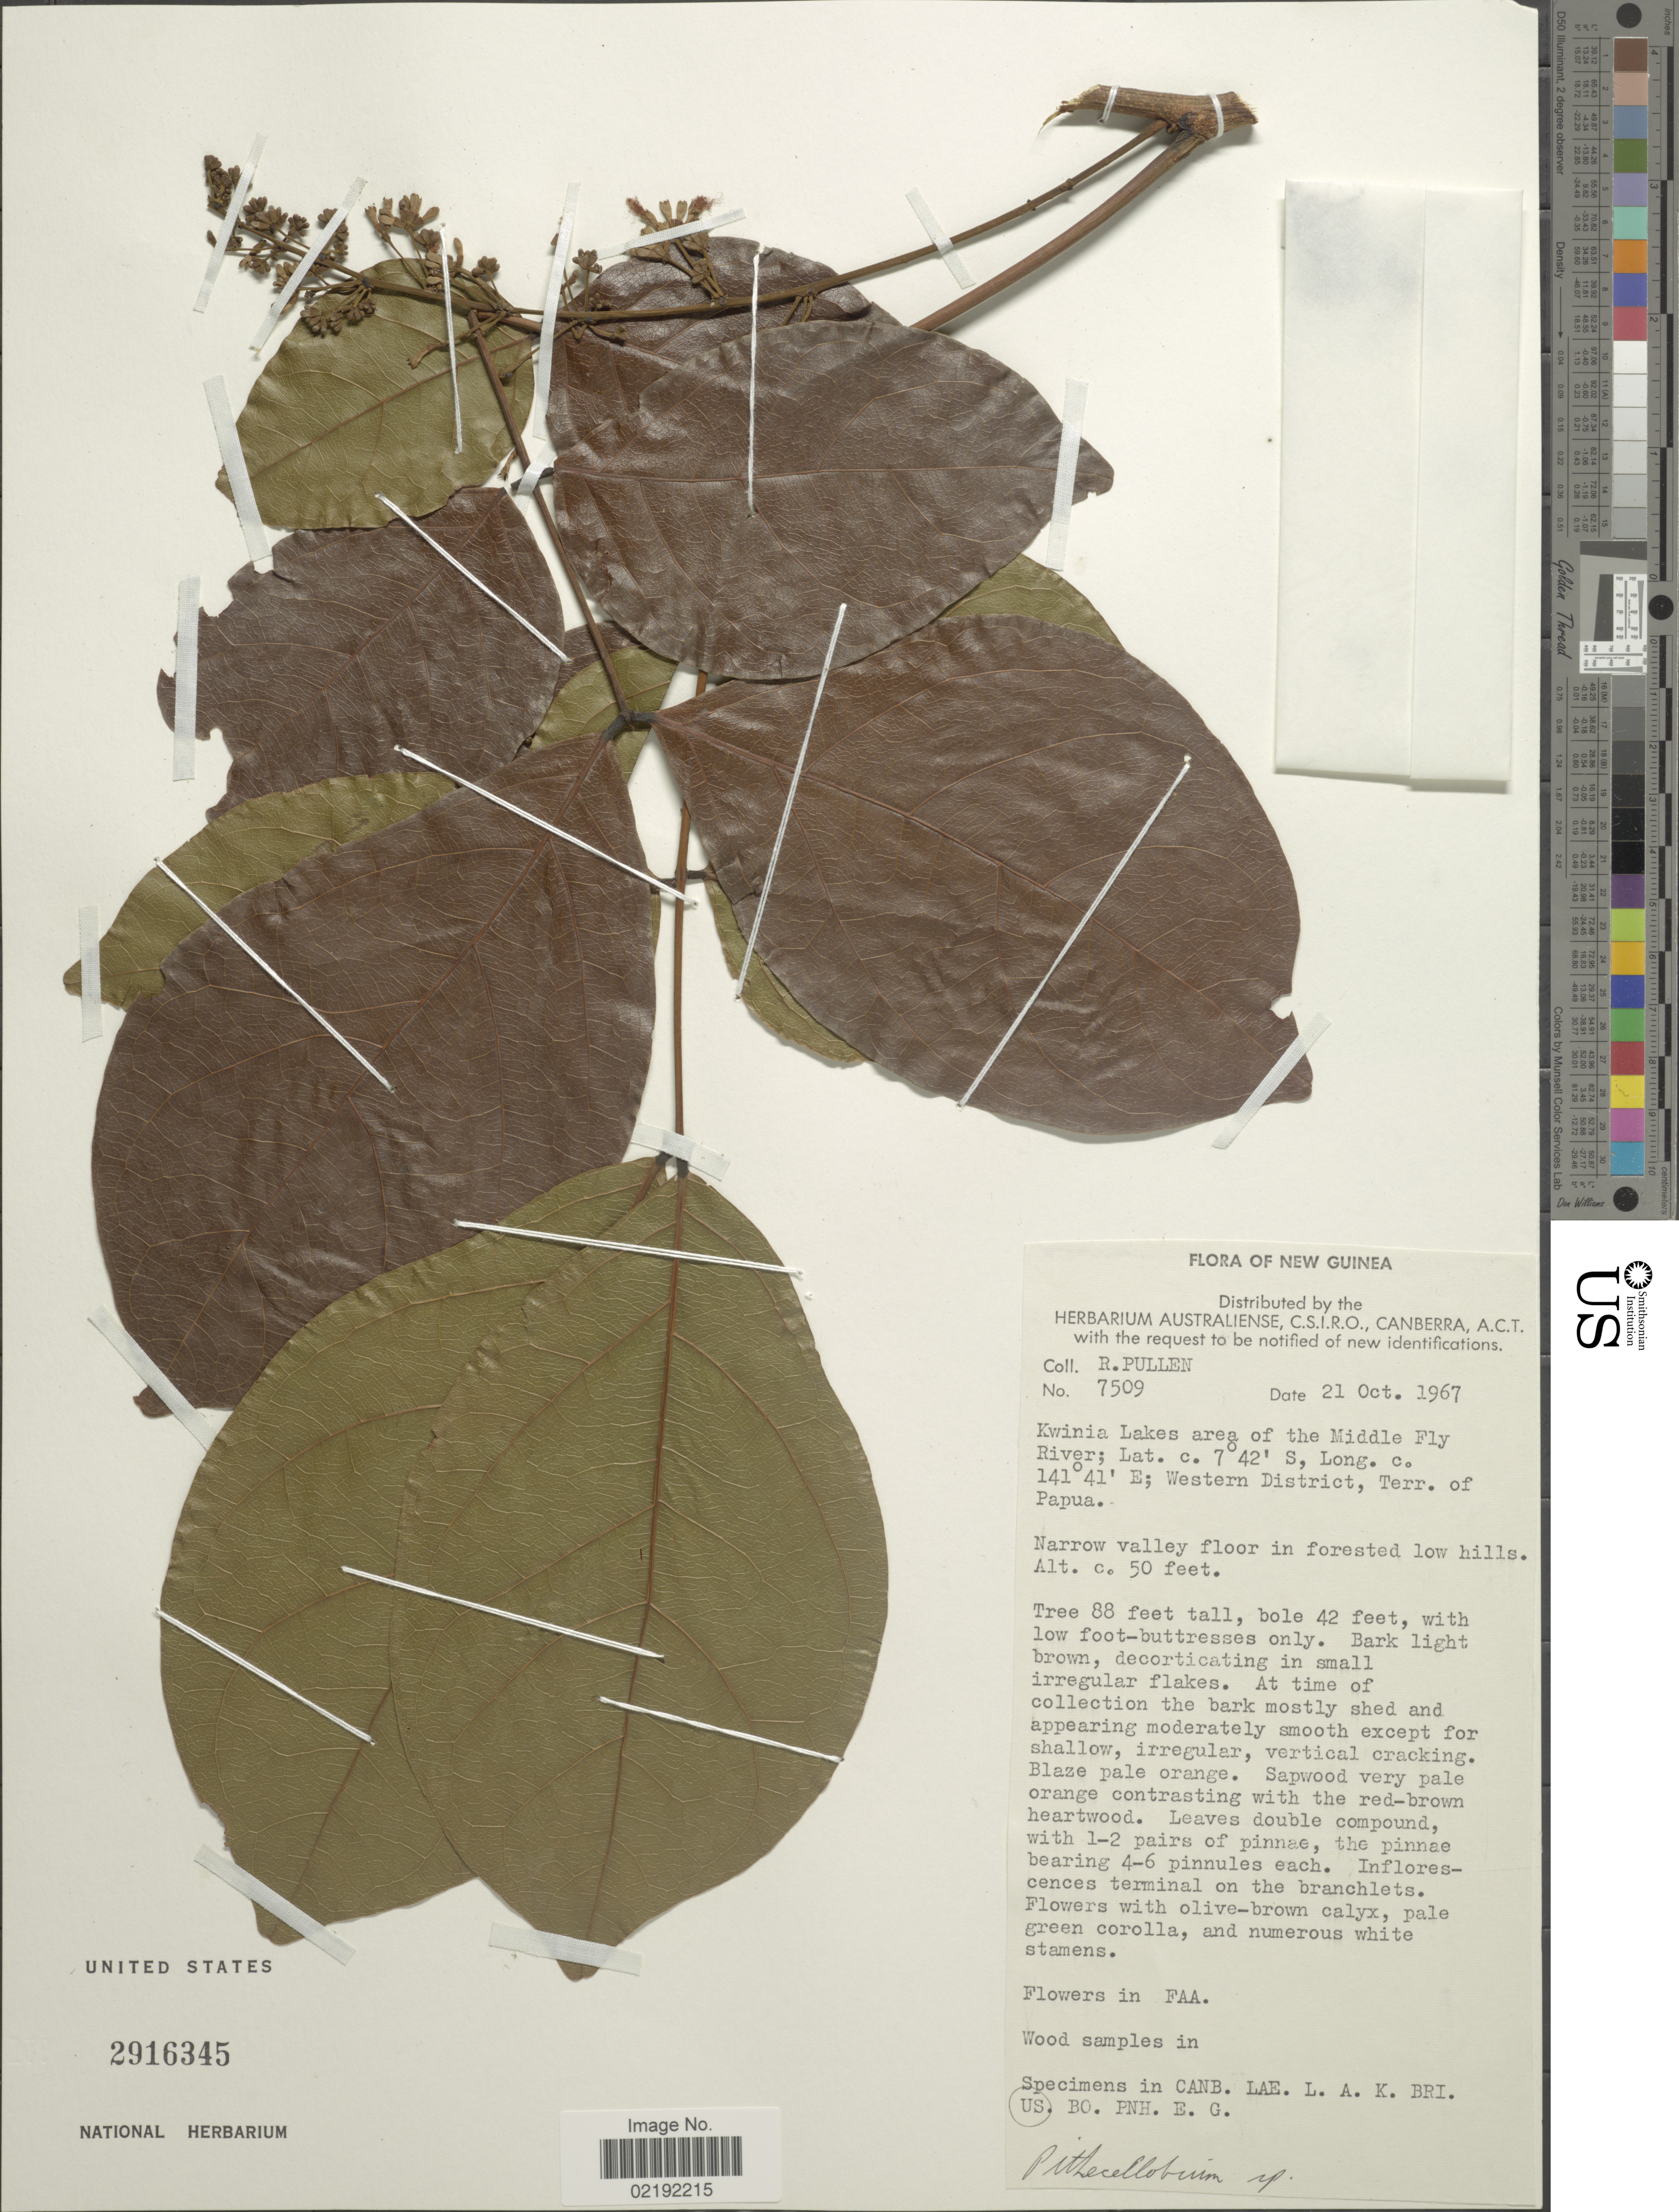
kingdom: Plantae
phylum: Tracheophyta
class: Magnoliopsida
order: Fabales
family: Fabaceae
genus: Pithecellobium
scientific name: Pithecellobium sp.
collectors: R. Pullen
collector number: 7509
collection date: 1967-10-21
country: Papua New Guinea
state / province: Manus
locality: New Guinea, Kwinia Lakes area of the Middle Fly River, Western District, Terr. of Papua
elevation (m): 15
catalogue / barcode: US 2916345